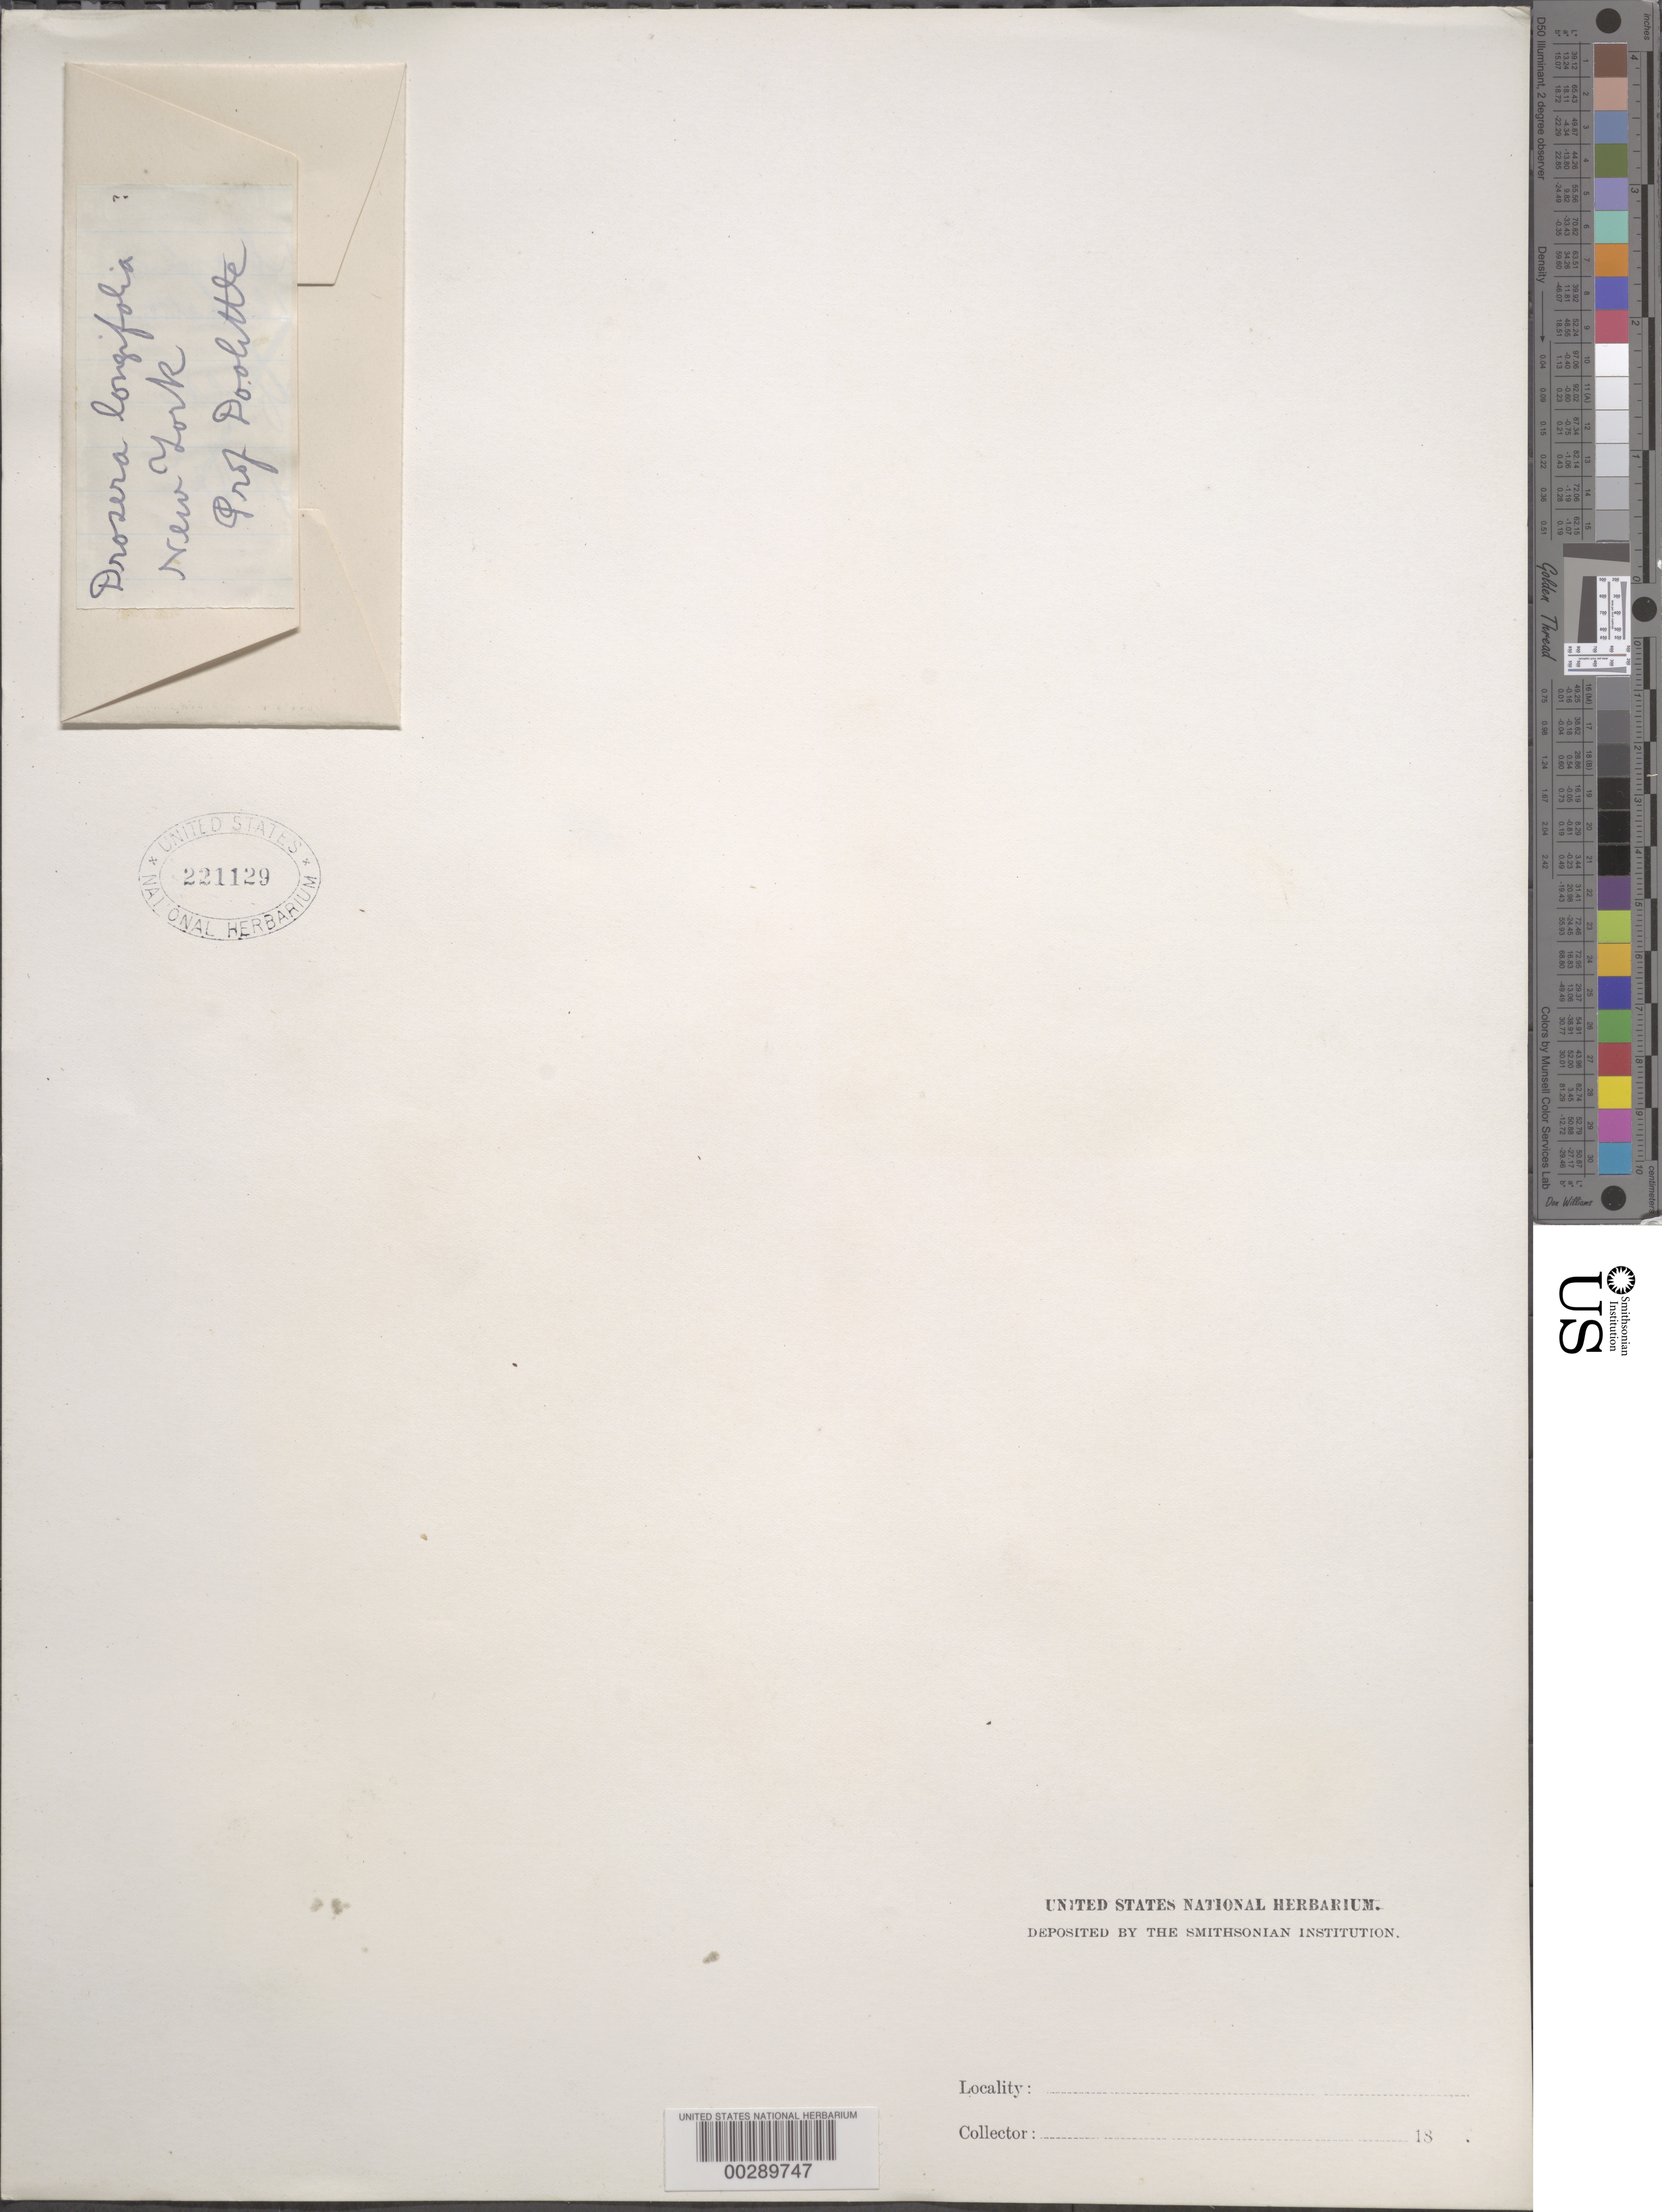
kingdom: Plantae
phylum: Tracheophyta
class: Magnoliopsida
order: Caryophyllales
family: Droseraceae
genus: Drosera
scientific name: Drosera intermedia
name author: Hayne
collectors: -. Doolittle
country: United States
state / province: New York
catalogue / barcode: US 221129